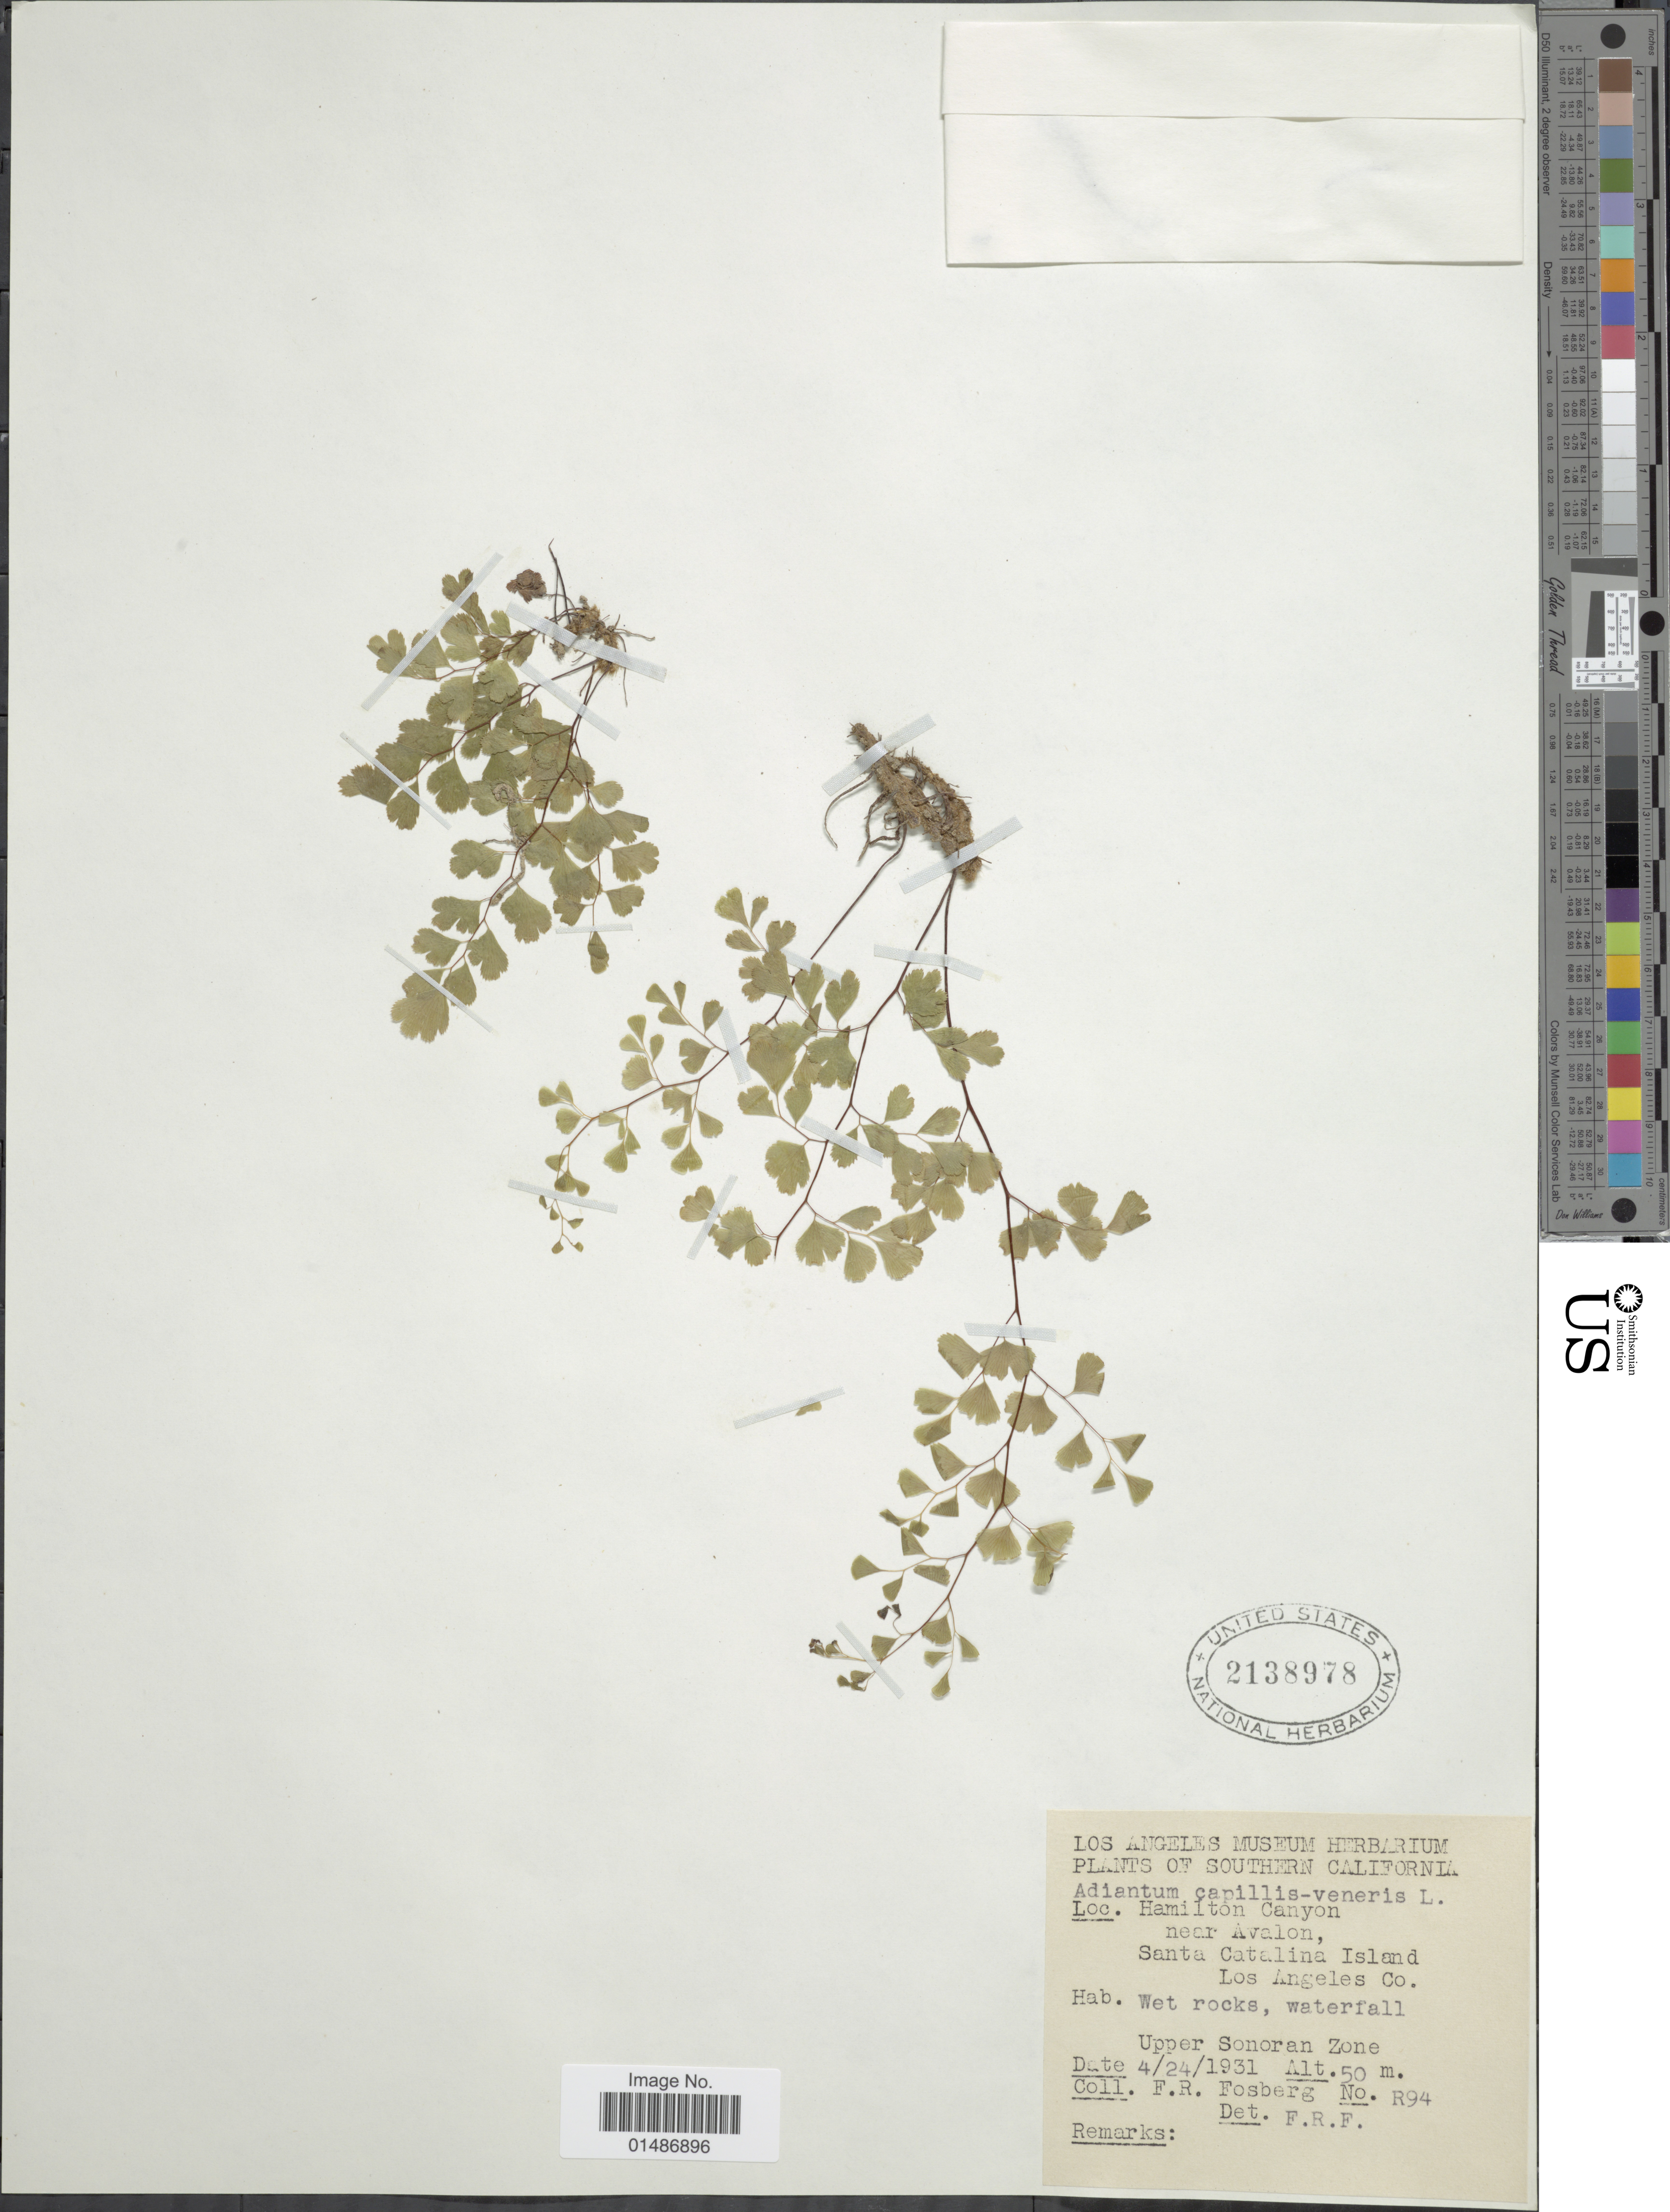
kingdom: Plantae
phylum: Tracheophyta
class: Polypodiopsida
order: Polypodiales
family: Pteridaceae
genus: Adiantum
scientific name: Adiantum capillus-veneris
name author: L.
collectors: F. R. Fosberg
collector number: R94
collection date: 1931-04-24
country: United States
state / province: California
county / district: Los Angeles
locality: Southern California. Hamilton Canyon near Avalon, Santa Catalina Island, Los Angeles Co.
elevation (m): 50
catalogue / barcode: US 2138978